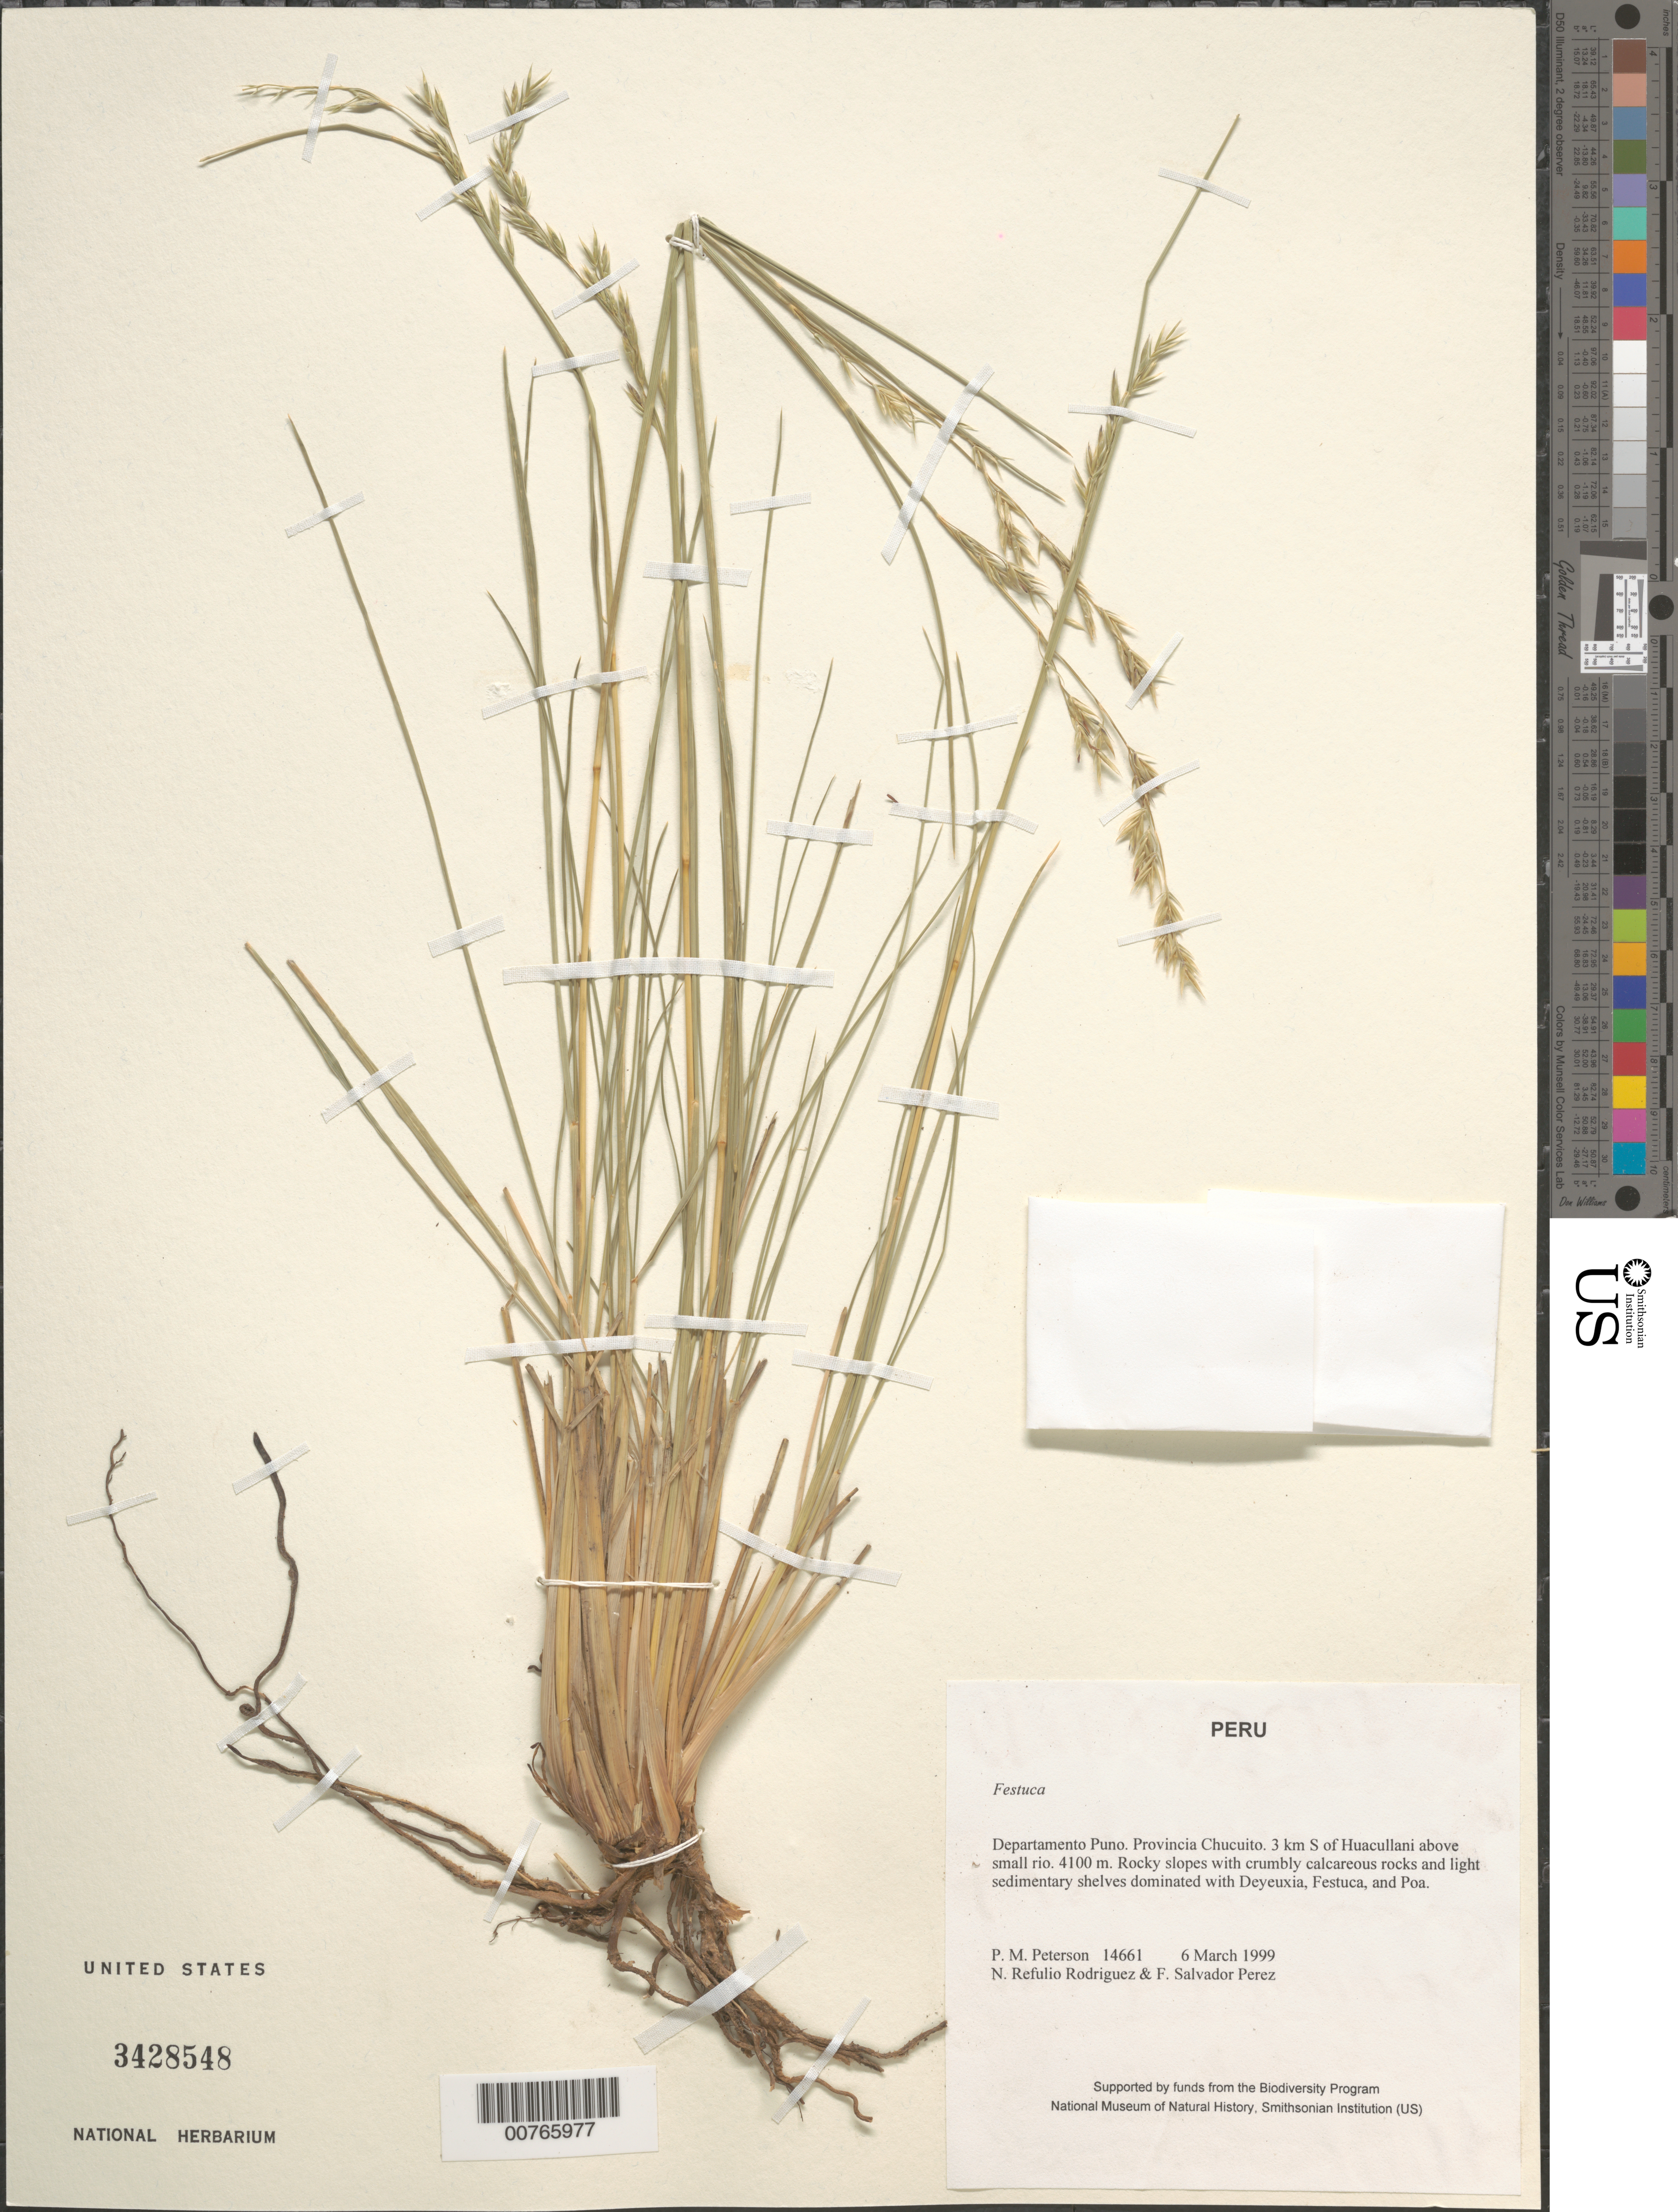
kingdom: Plantae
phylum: Tracheophyta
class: Liliopsida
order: Poales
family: Poaceae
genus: Festuca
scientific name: Festuca sp.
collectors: P. M. Peterson, N. Refulio-Rodríguez & F. Salvador Perez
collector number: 14661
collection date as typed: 06 Mar 1999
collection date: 1999-03-06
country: Peru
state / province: Puno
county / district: Chucuito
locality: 3 km S of Huacullani above small rio.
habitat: Rocky slopes with crumbly calcareous rocks and light sedimentary shelves dominated with Deyeuxia, Festuca and Poa.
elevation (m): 4100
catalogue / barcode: US 3428578